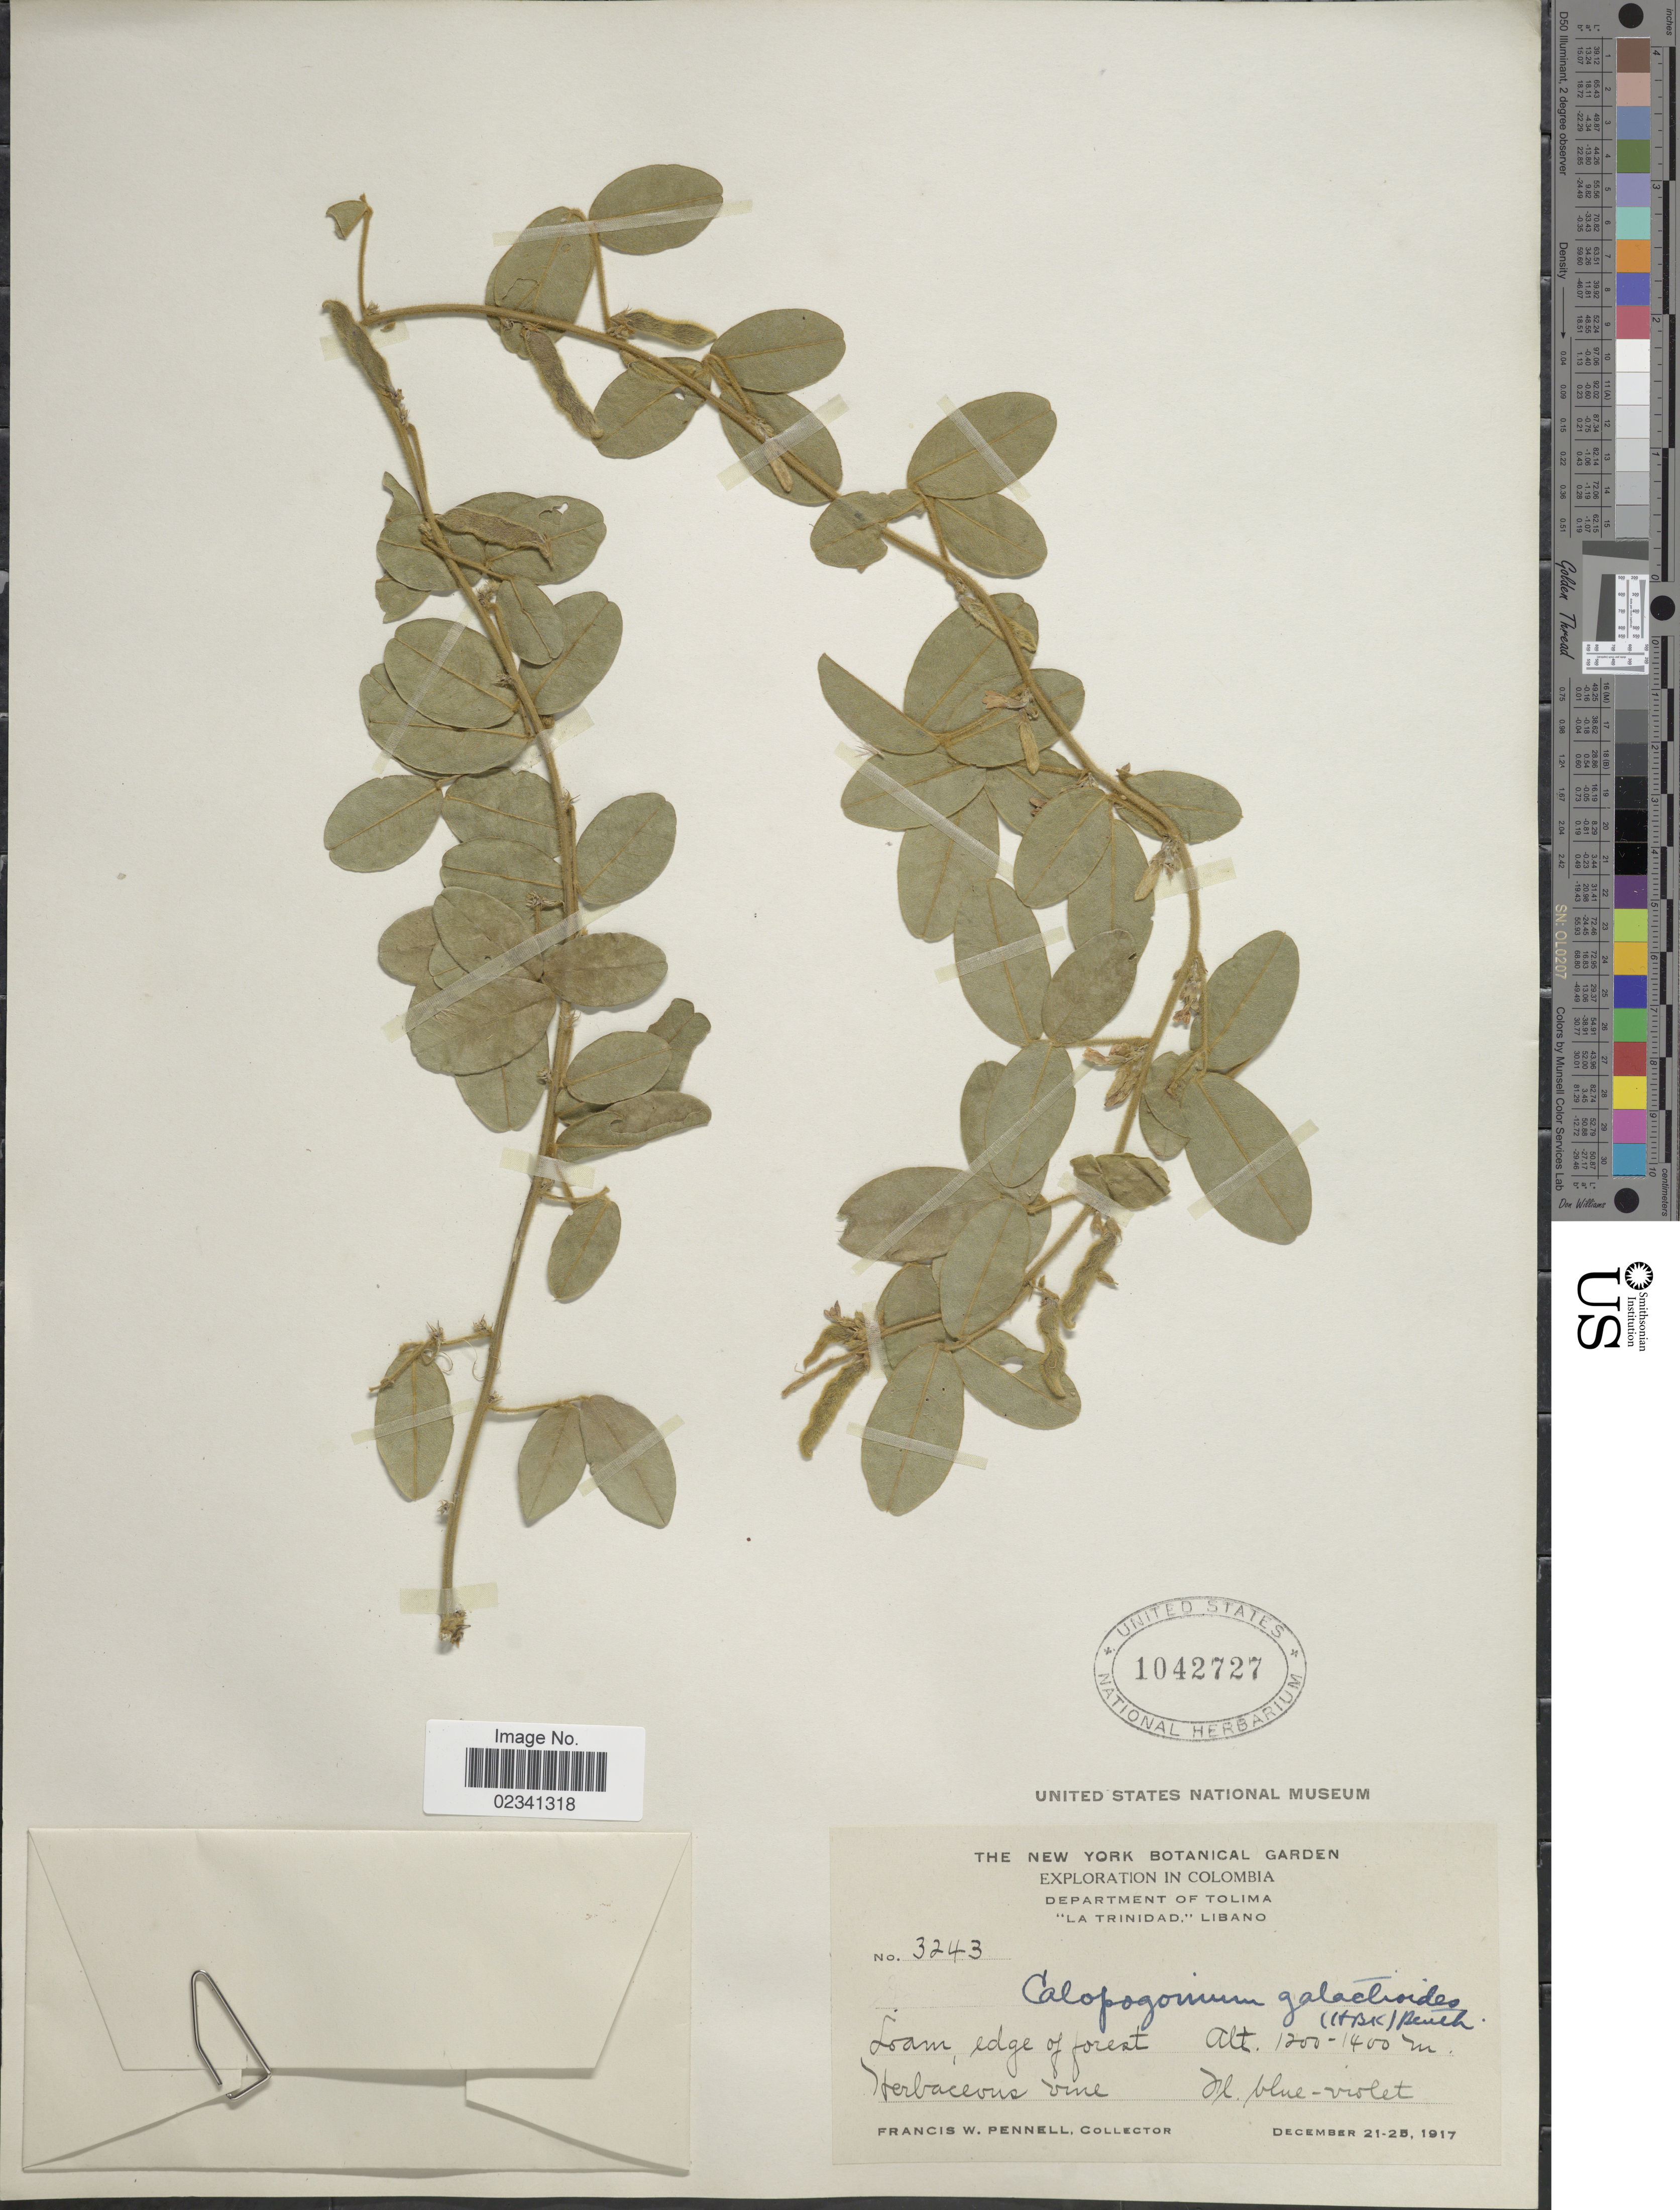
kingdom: Plantae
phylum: Tracheophyta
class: Magnoliopsida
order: Fabales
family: Fabaceae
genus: Calopogonium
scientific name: Calopogonium galactioides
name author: (Kunth) Hemsl.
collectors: F. W. Pennell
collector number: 3243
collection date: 1917-12-21/1917-12-25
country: Colombia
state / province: Tolima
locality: La Trinidad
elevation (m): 1200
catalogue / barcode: US 1042727